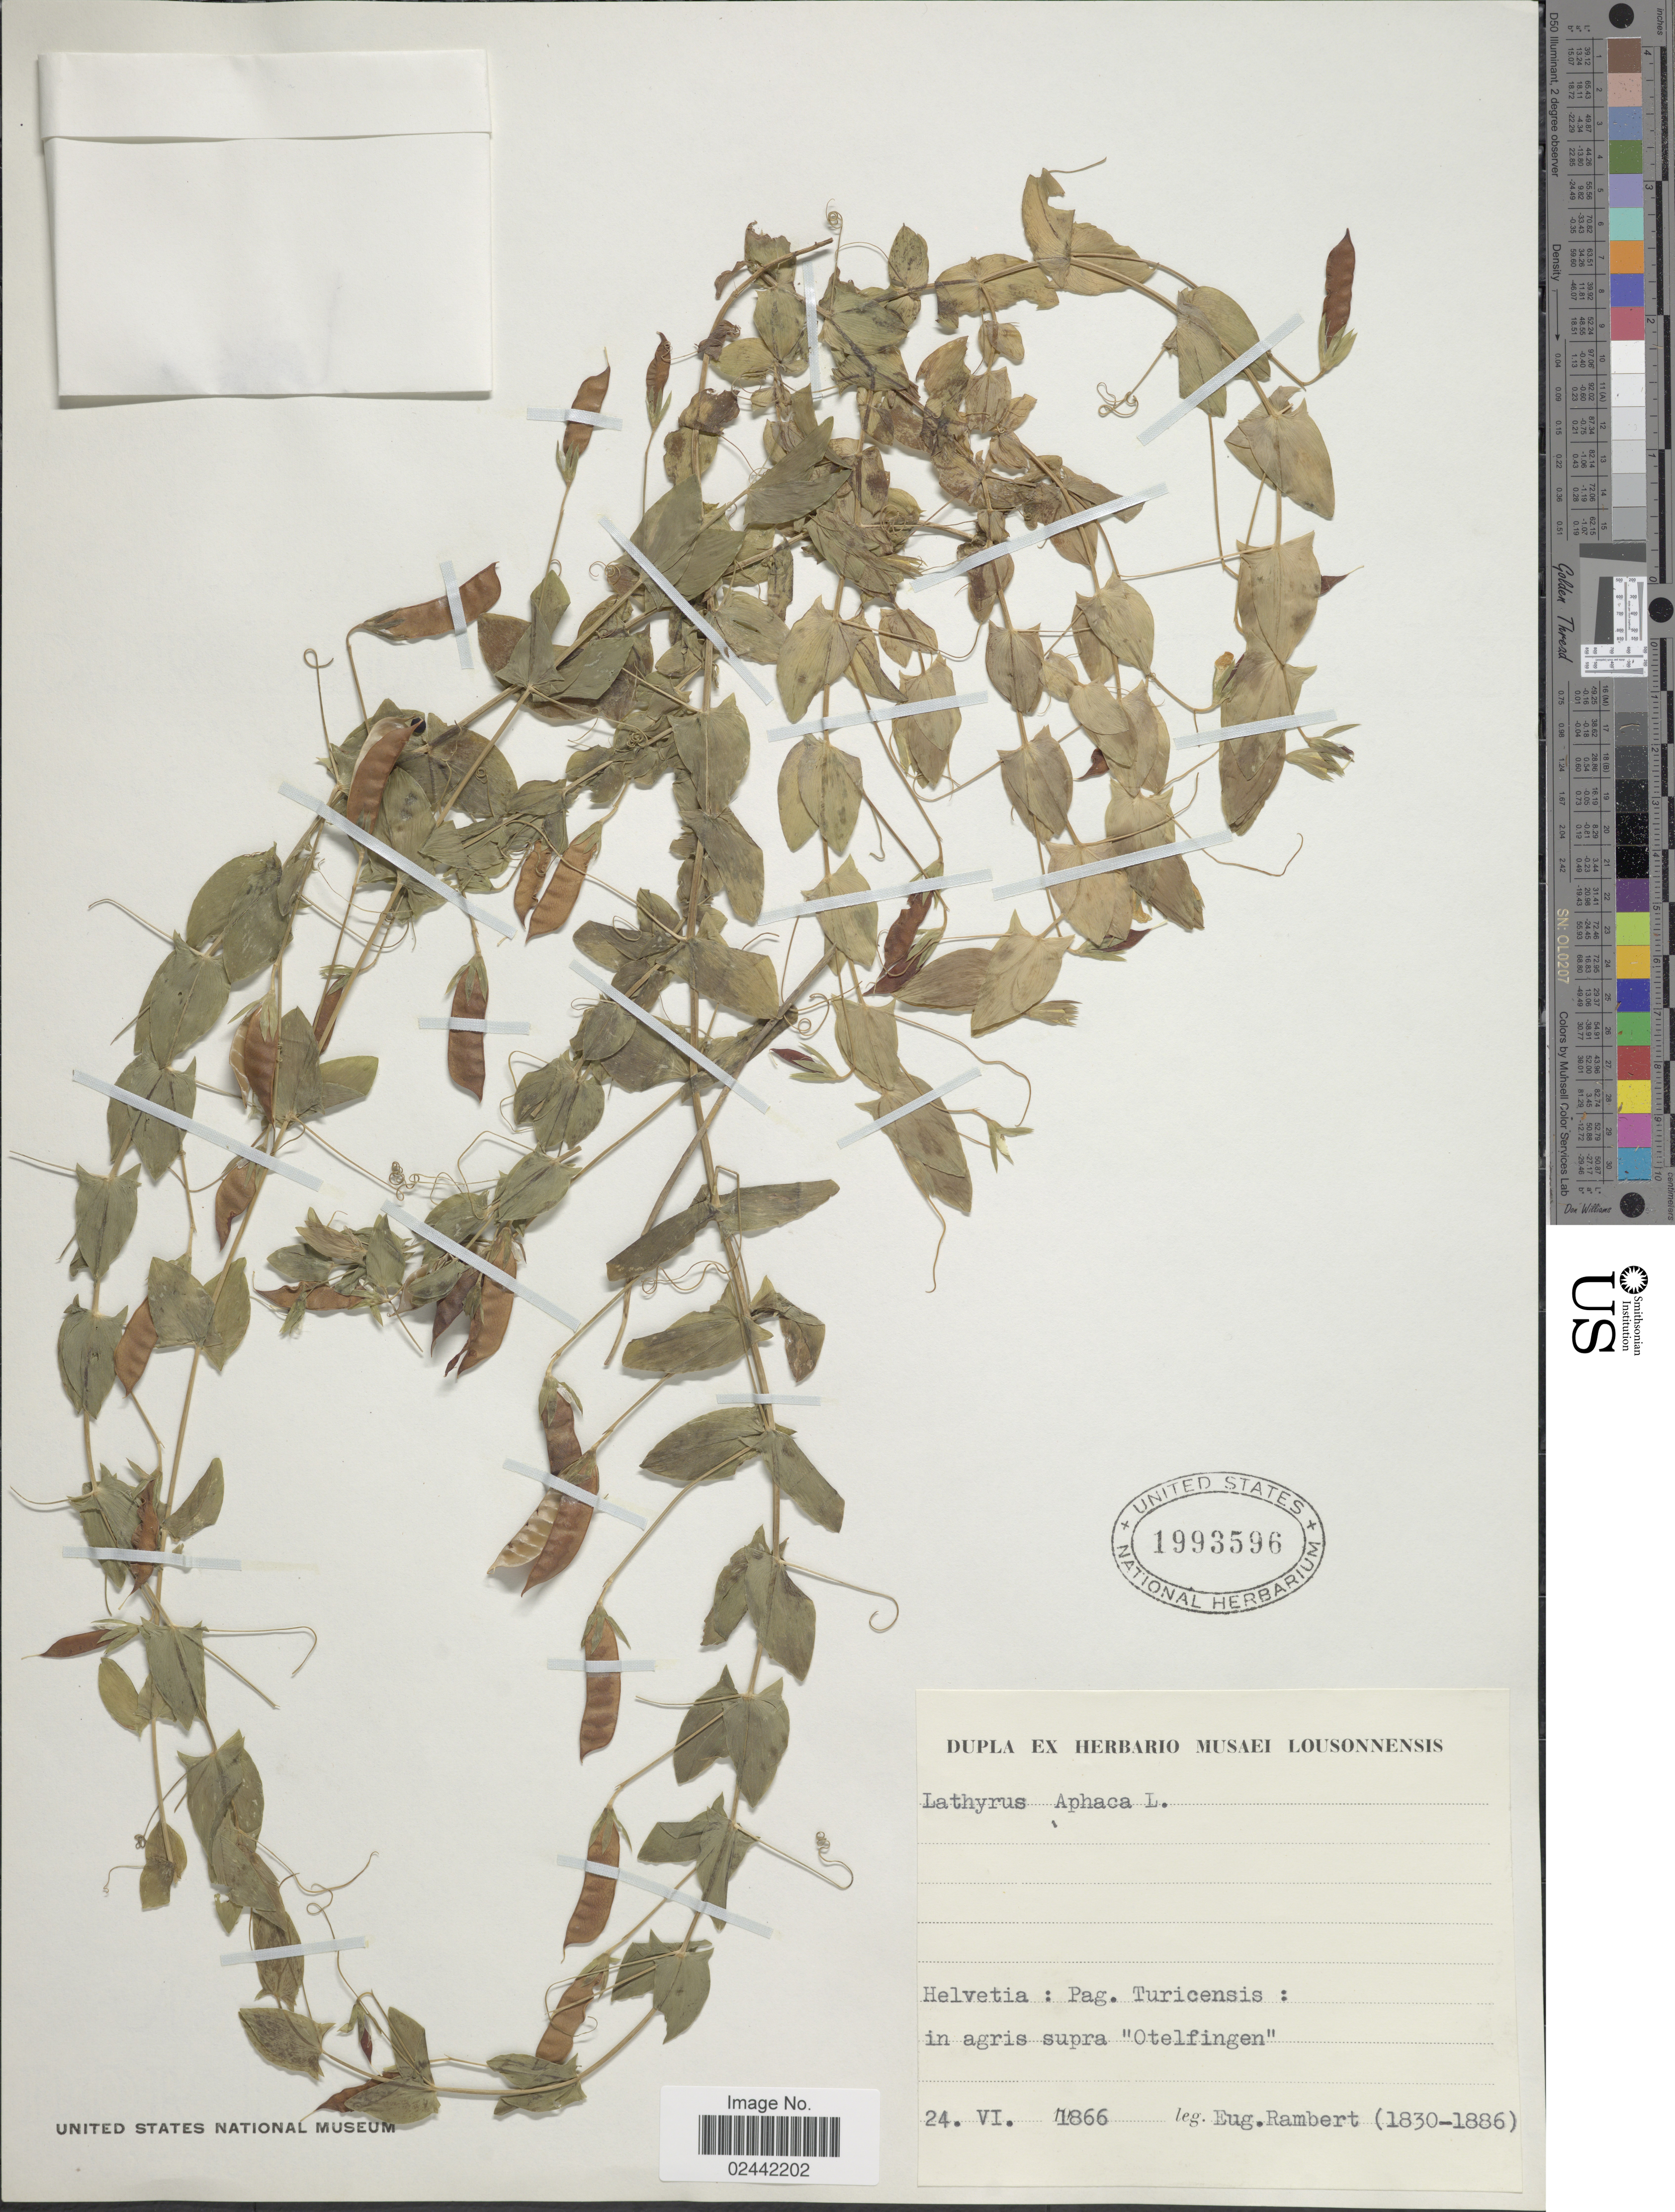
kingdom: Plantae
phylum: Tracheophyta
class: Magnoliopsida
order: Fabales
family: Fabaceae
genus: Lathyrus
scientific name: Lathyrus aphaca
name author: L.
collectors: E. Rambert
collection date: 1866-06-24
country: Switzerland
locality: Helvetia: Pag. Turicenis: in agris supra. "Otelfingen".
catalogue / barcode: US 1993596